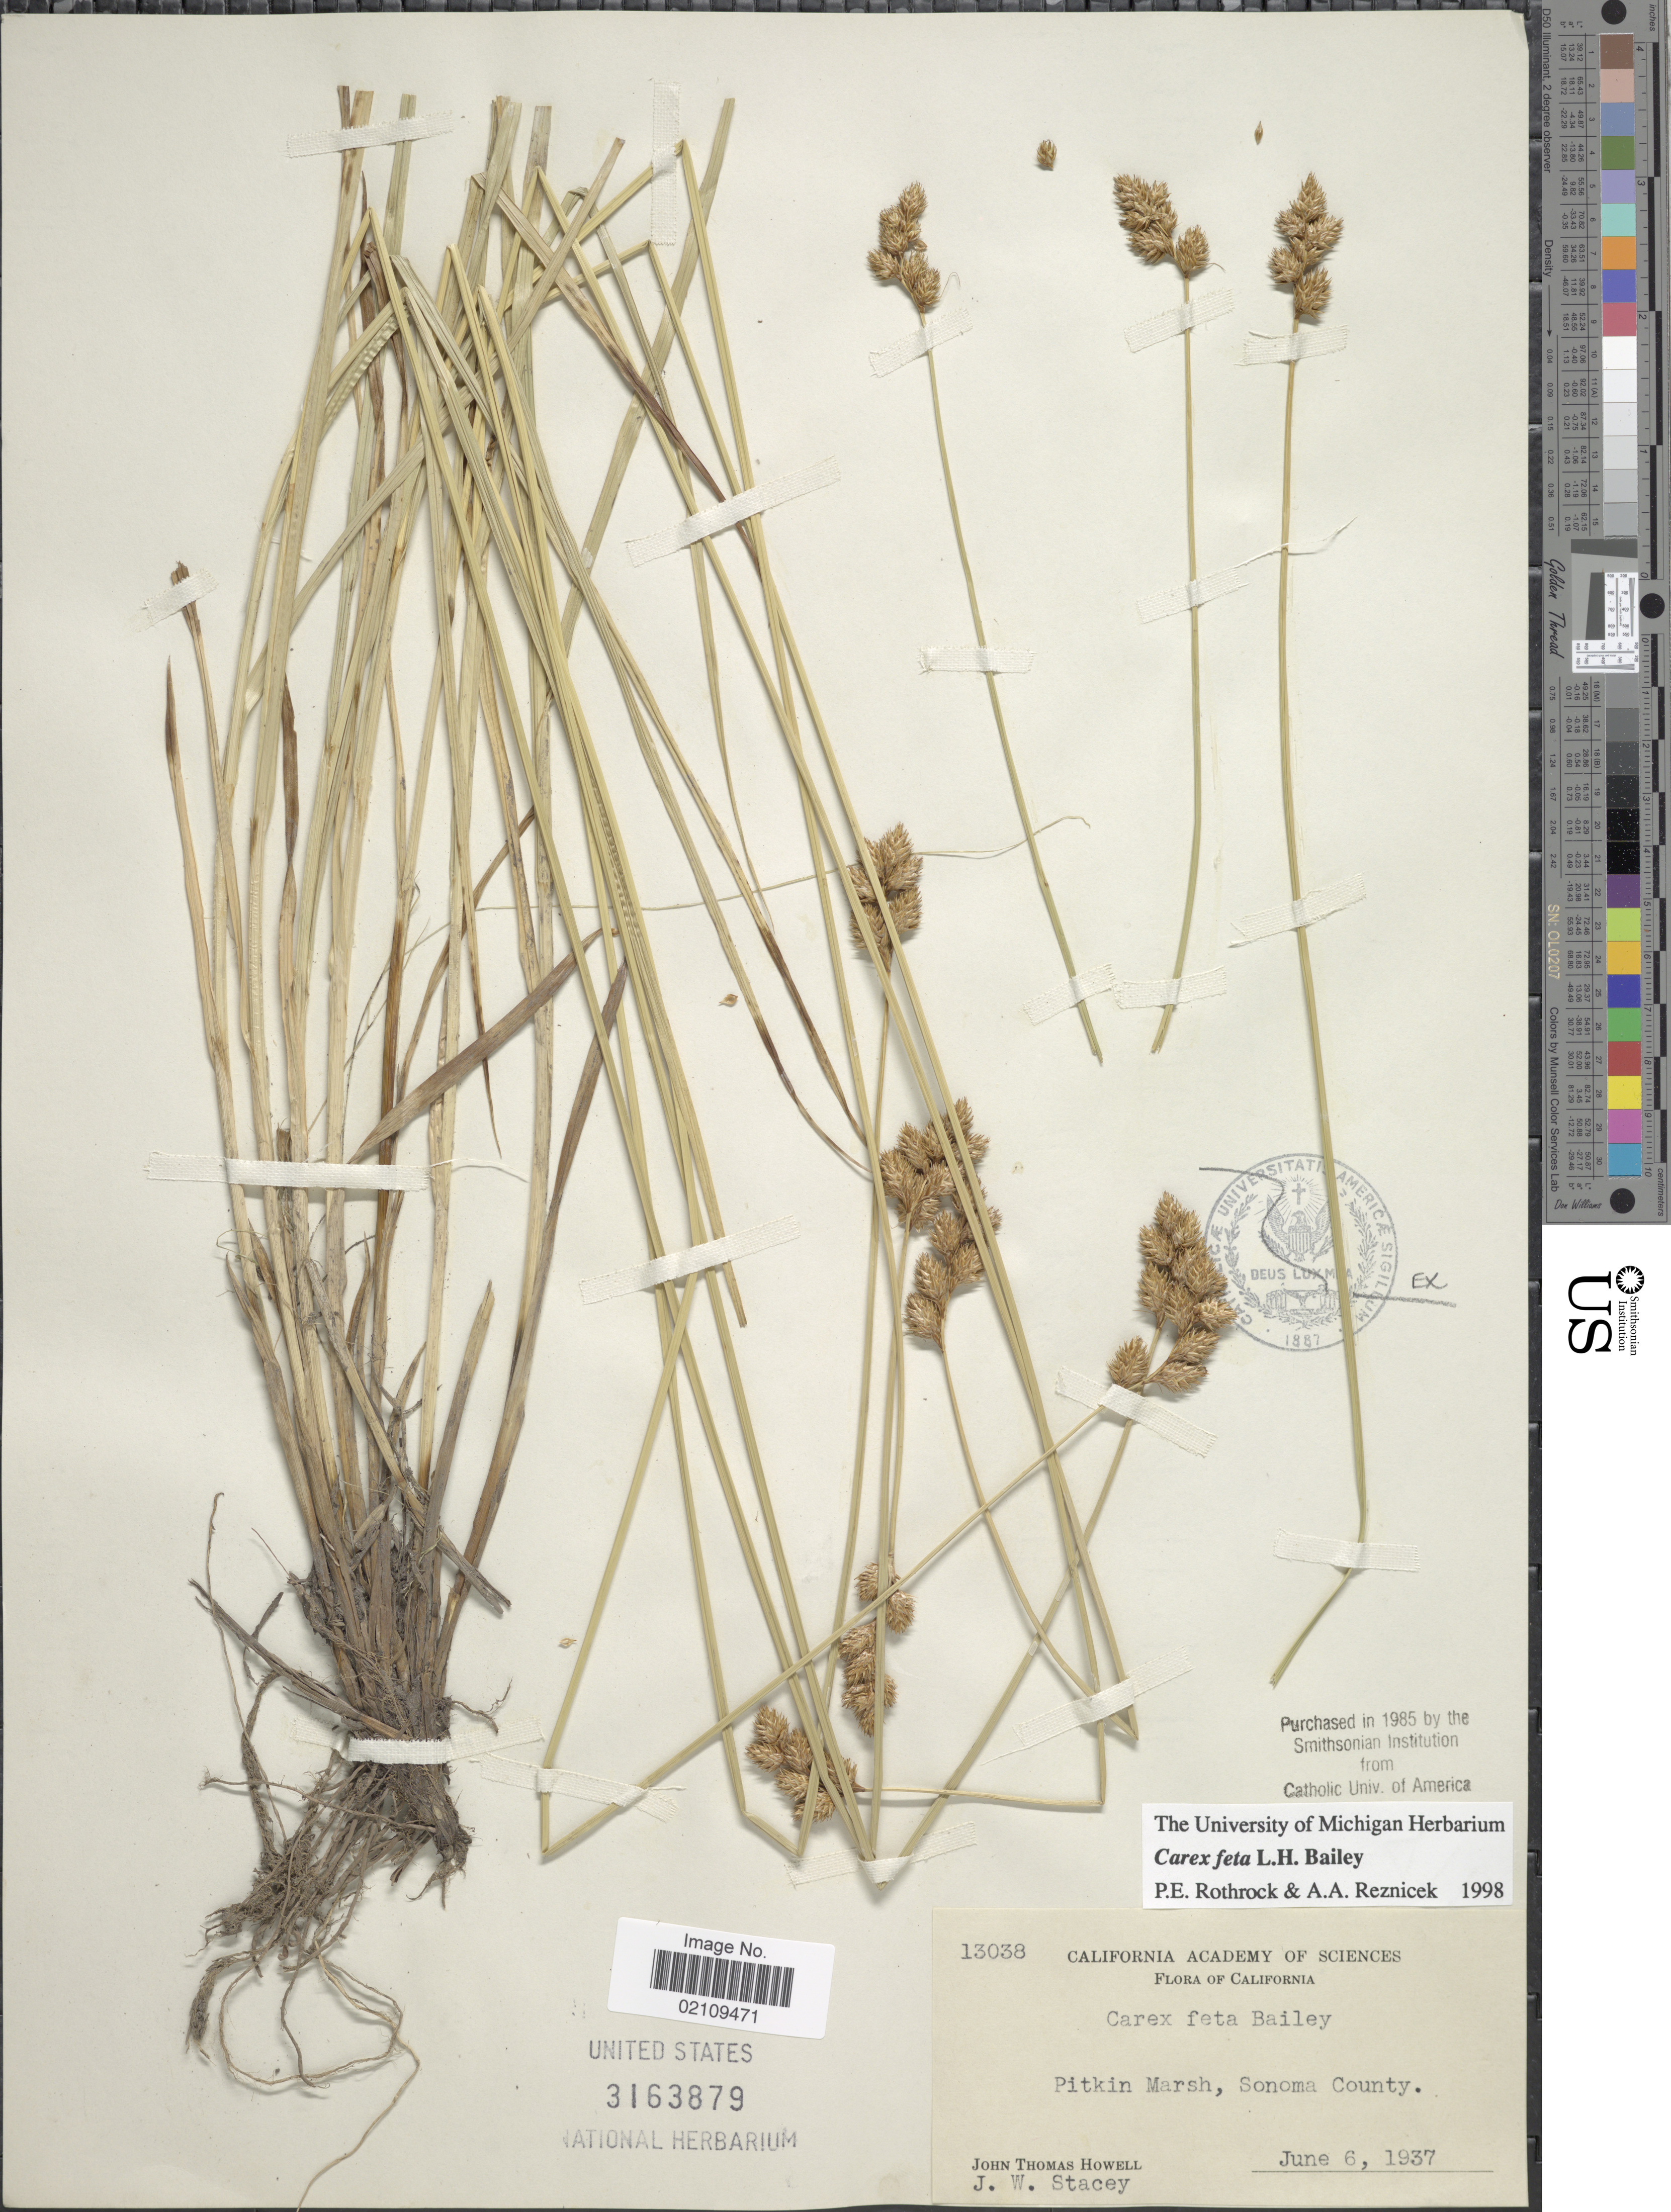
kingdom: Plantae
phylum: Tracheophyta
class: Liliopsida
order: Poales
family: Cyperaceae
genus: Carex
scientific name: Carex feta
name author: L.H. Bailey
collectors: J. T. Howell & J. W. Stacey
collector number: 13038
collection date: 1937-06-06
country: United States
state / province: California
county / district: Sonoma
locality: Pitkin Marsh, Sonoma County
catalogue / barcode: US 3163879